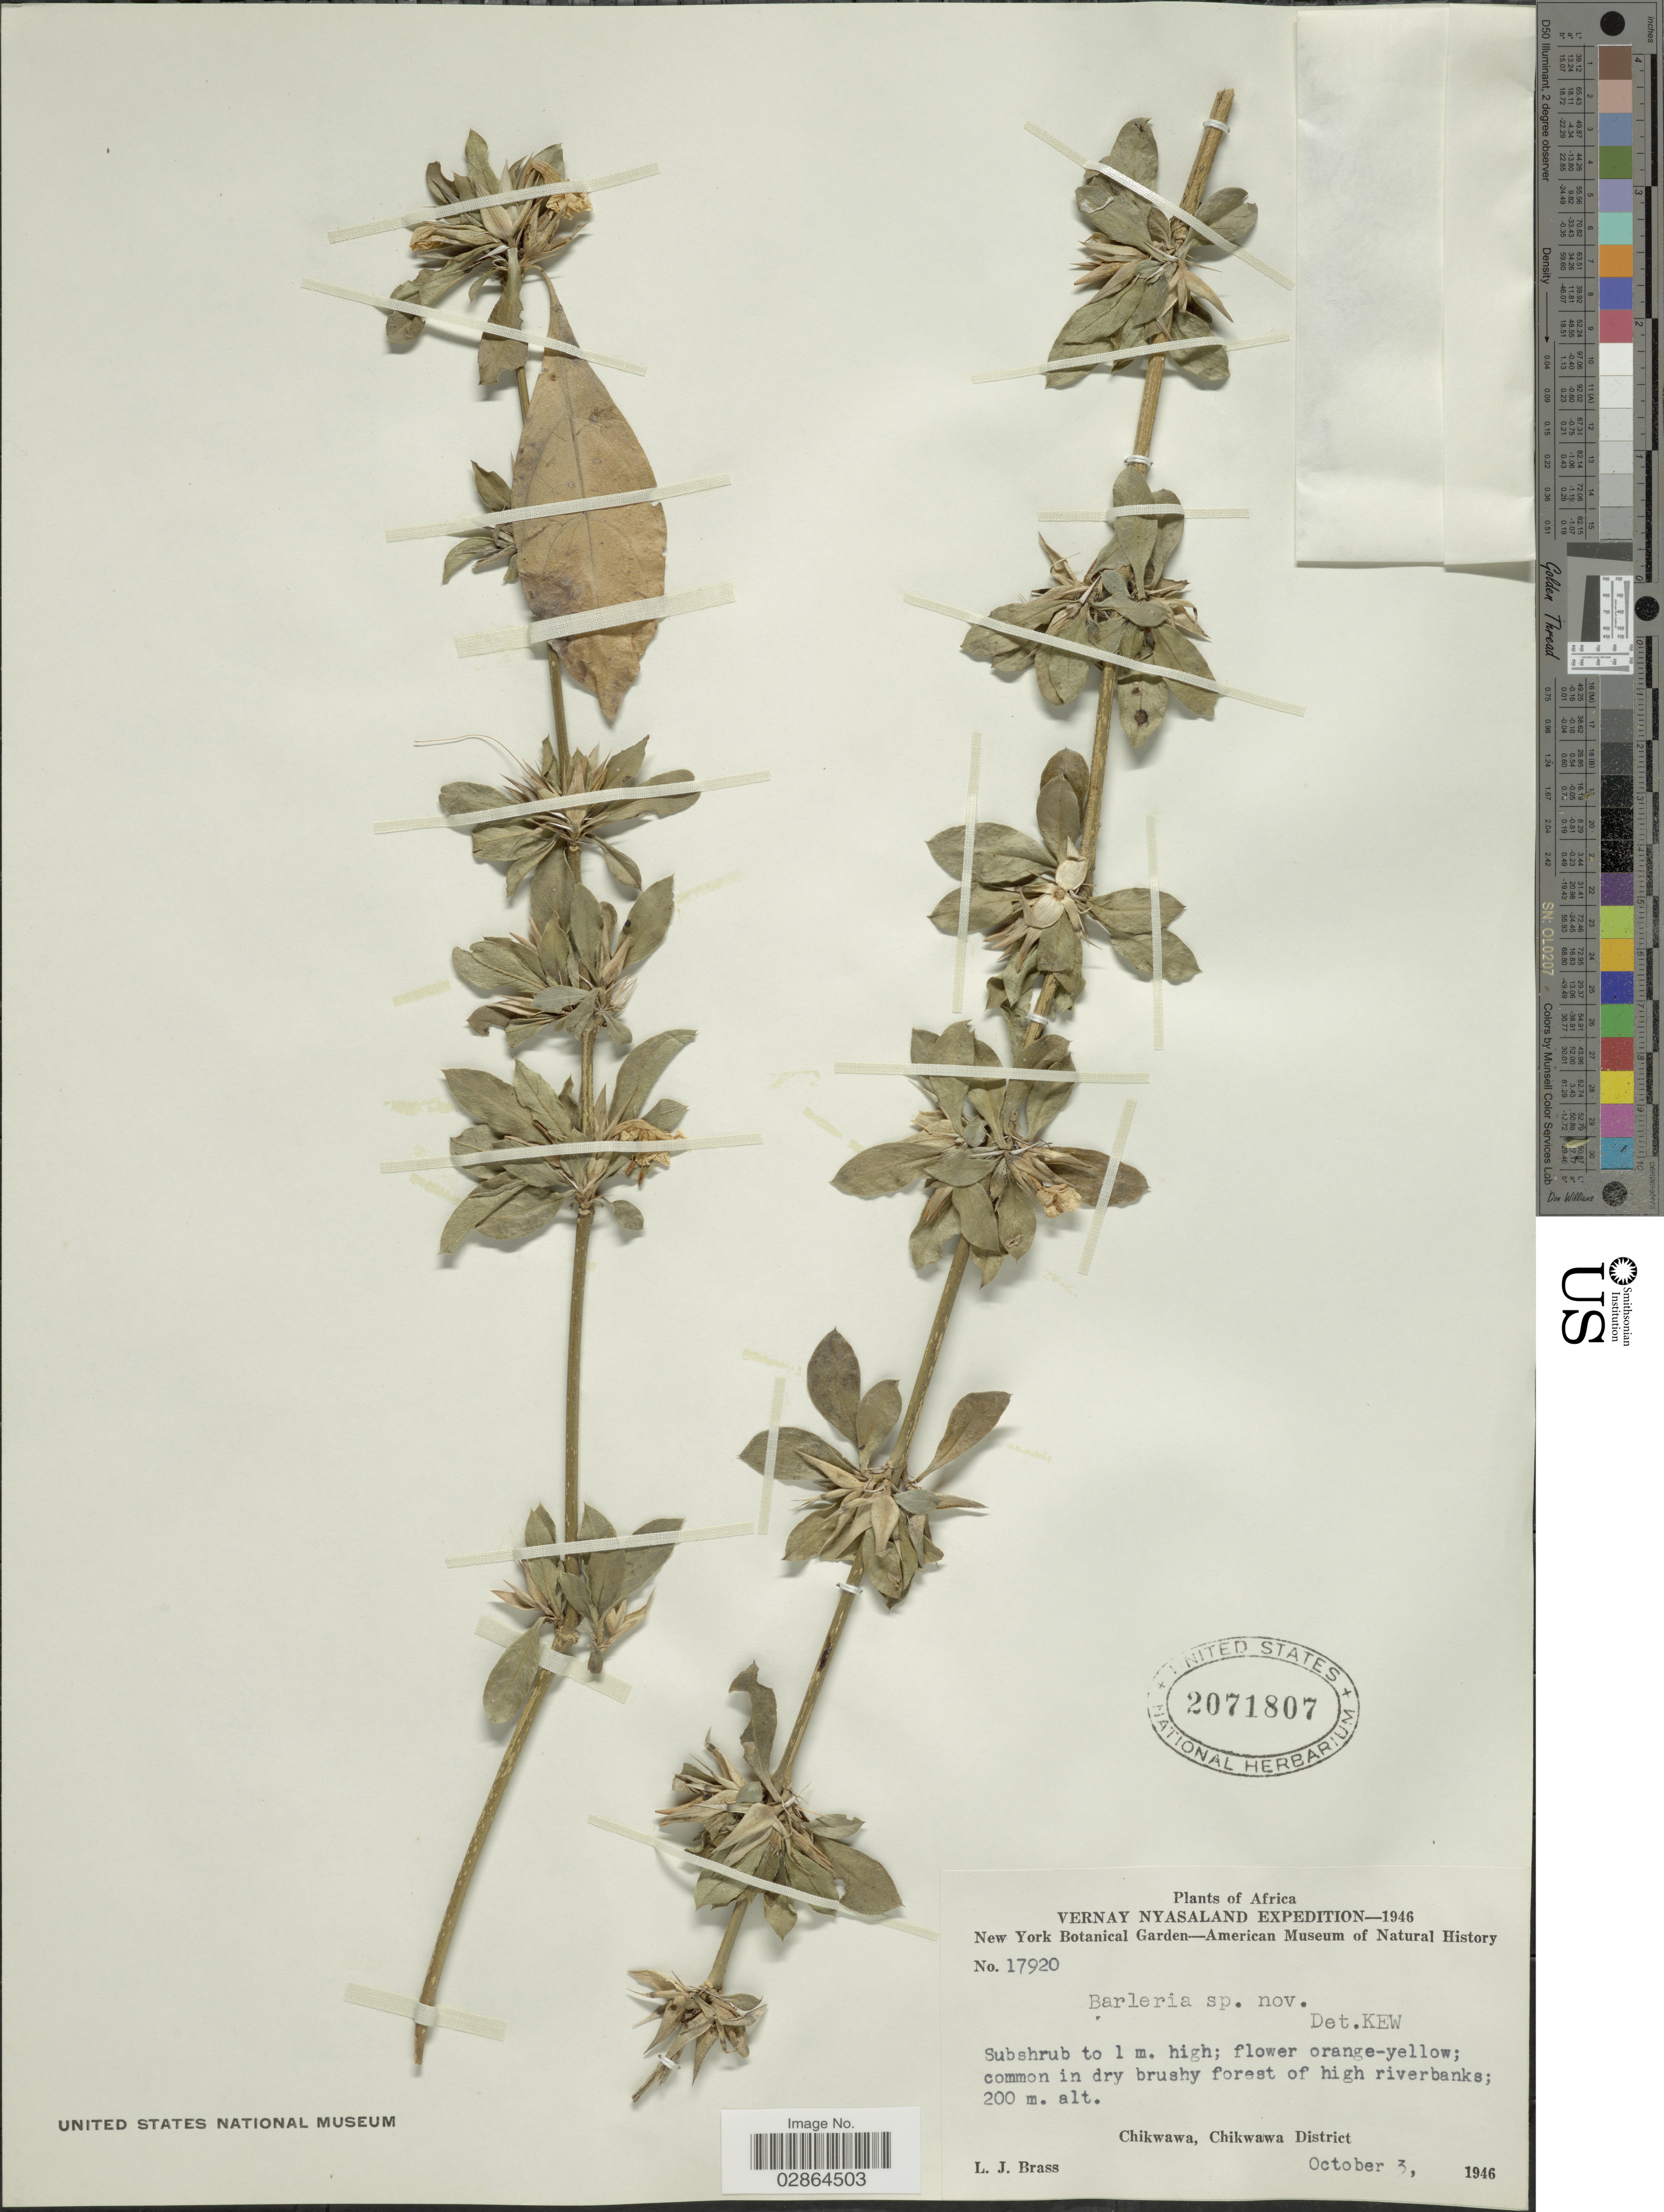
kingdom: Plantae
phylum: Tracheophyta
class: Magnoliopsida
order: Lamiales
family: Acanthaceae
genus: Barleria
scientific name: Barleria sp.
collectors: L. J. Brass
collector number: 17920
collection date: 1946-10-03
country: Malawi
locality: Vernay Nyasaland. Chikwawa, Chikwawa District.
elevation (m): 200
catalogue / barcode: US 2071807